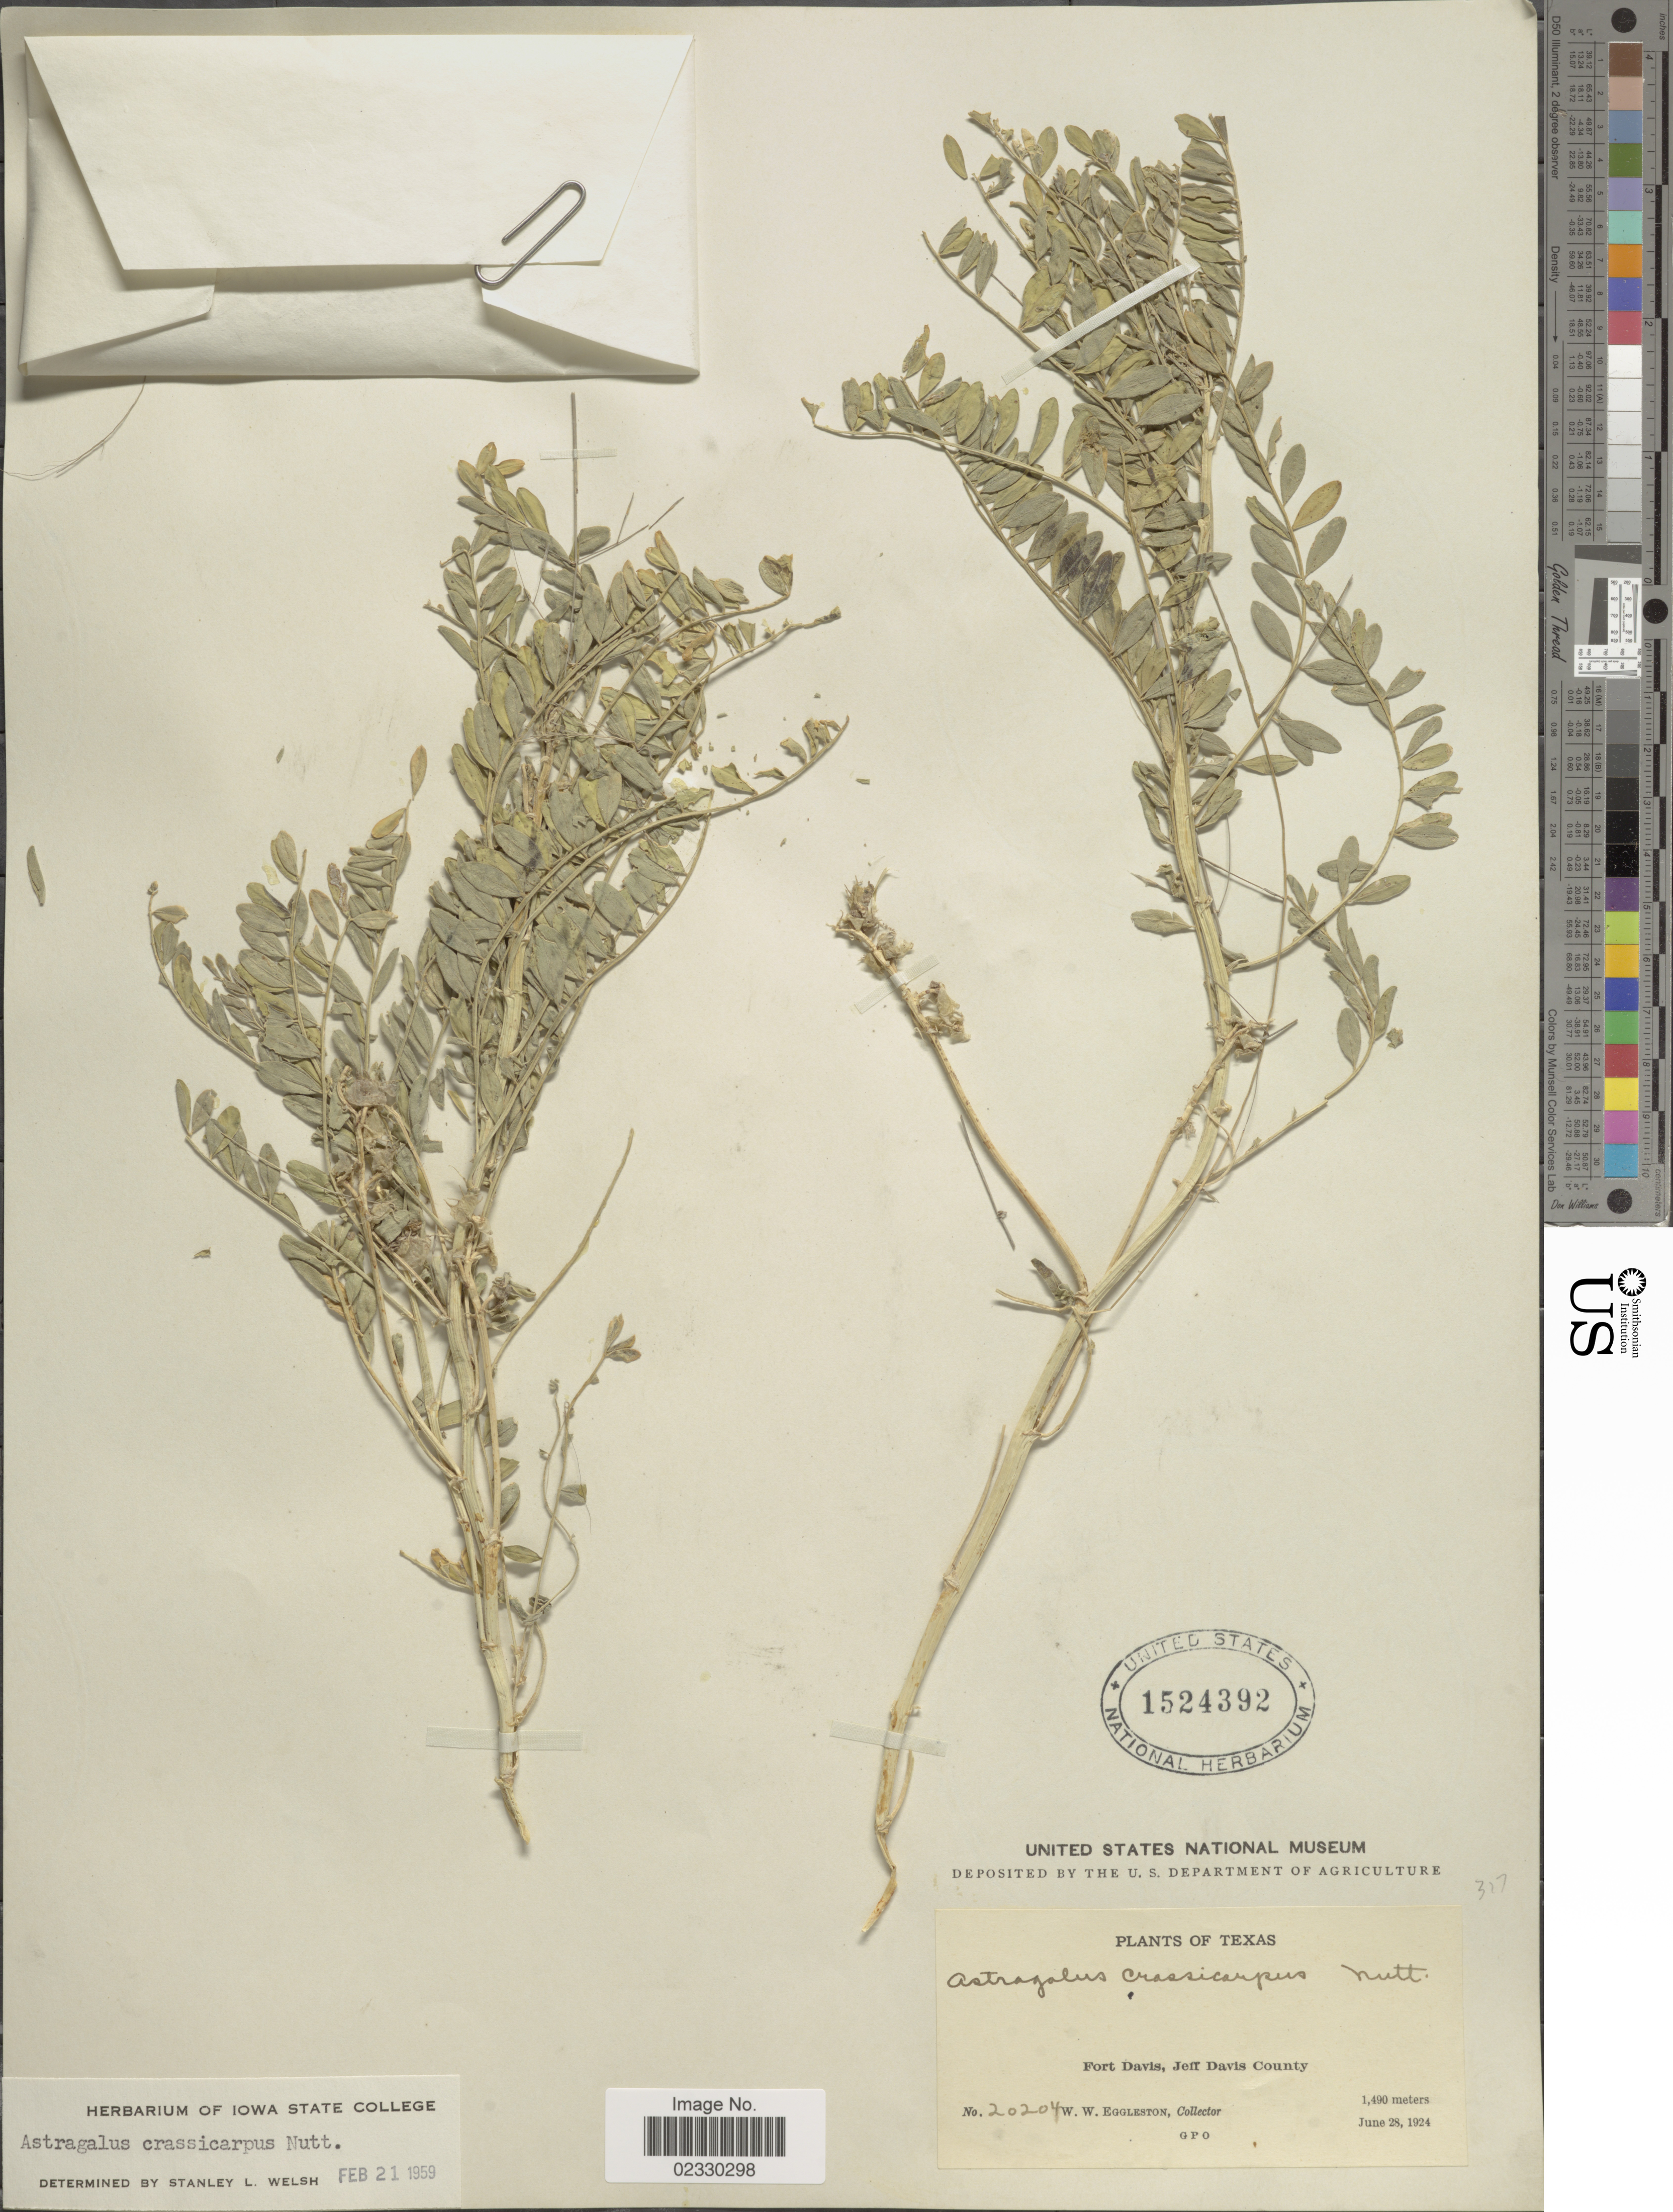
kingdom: Plantae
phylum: Tracheophyta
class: Magnoliopsida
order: Fabales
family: Fabaceae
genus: Astragalus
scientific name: Astragalus crassicarpus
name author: Nutt.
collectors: W. W. Eggleston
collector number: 20204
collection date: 1924-06-28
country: United States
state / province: Texas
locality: Fort Davis, Jeff Davis County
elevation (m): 1490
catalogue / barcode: US 1524392